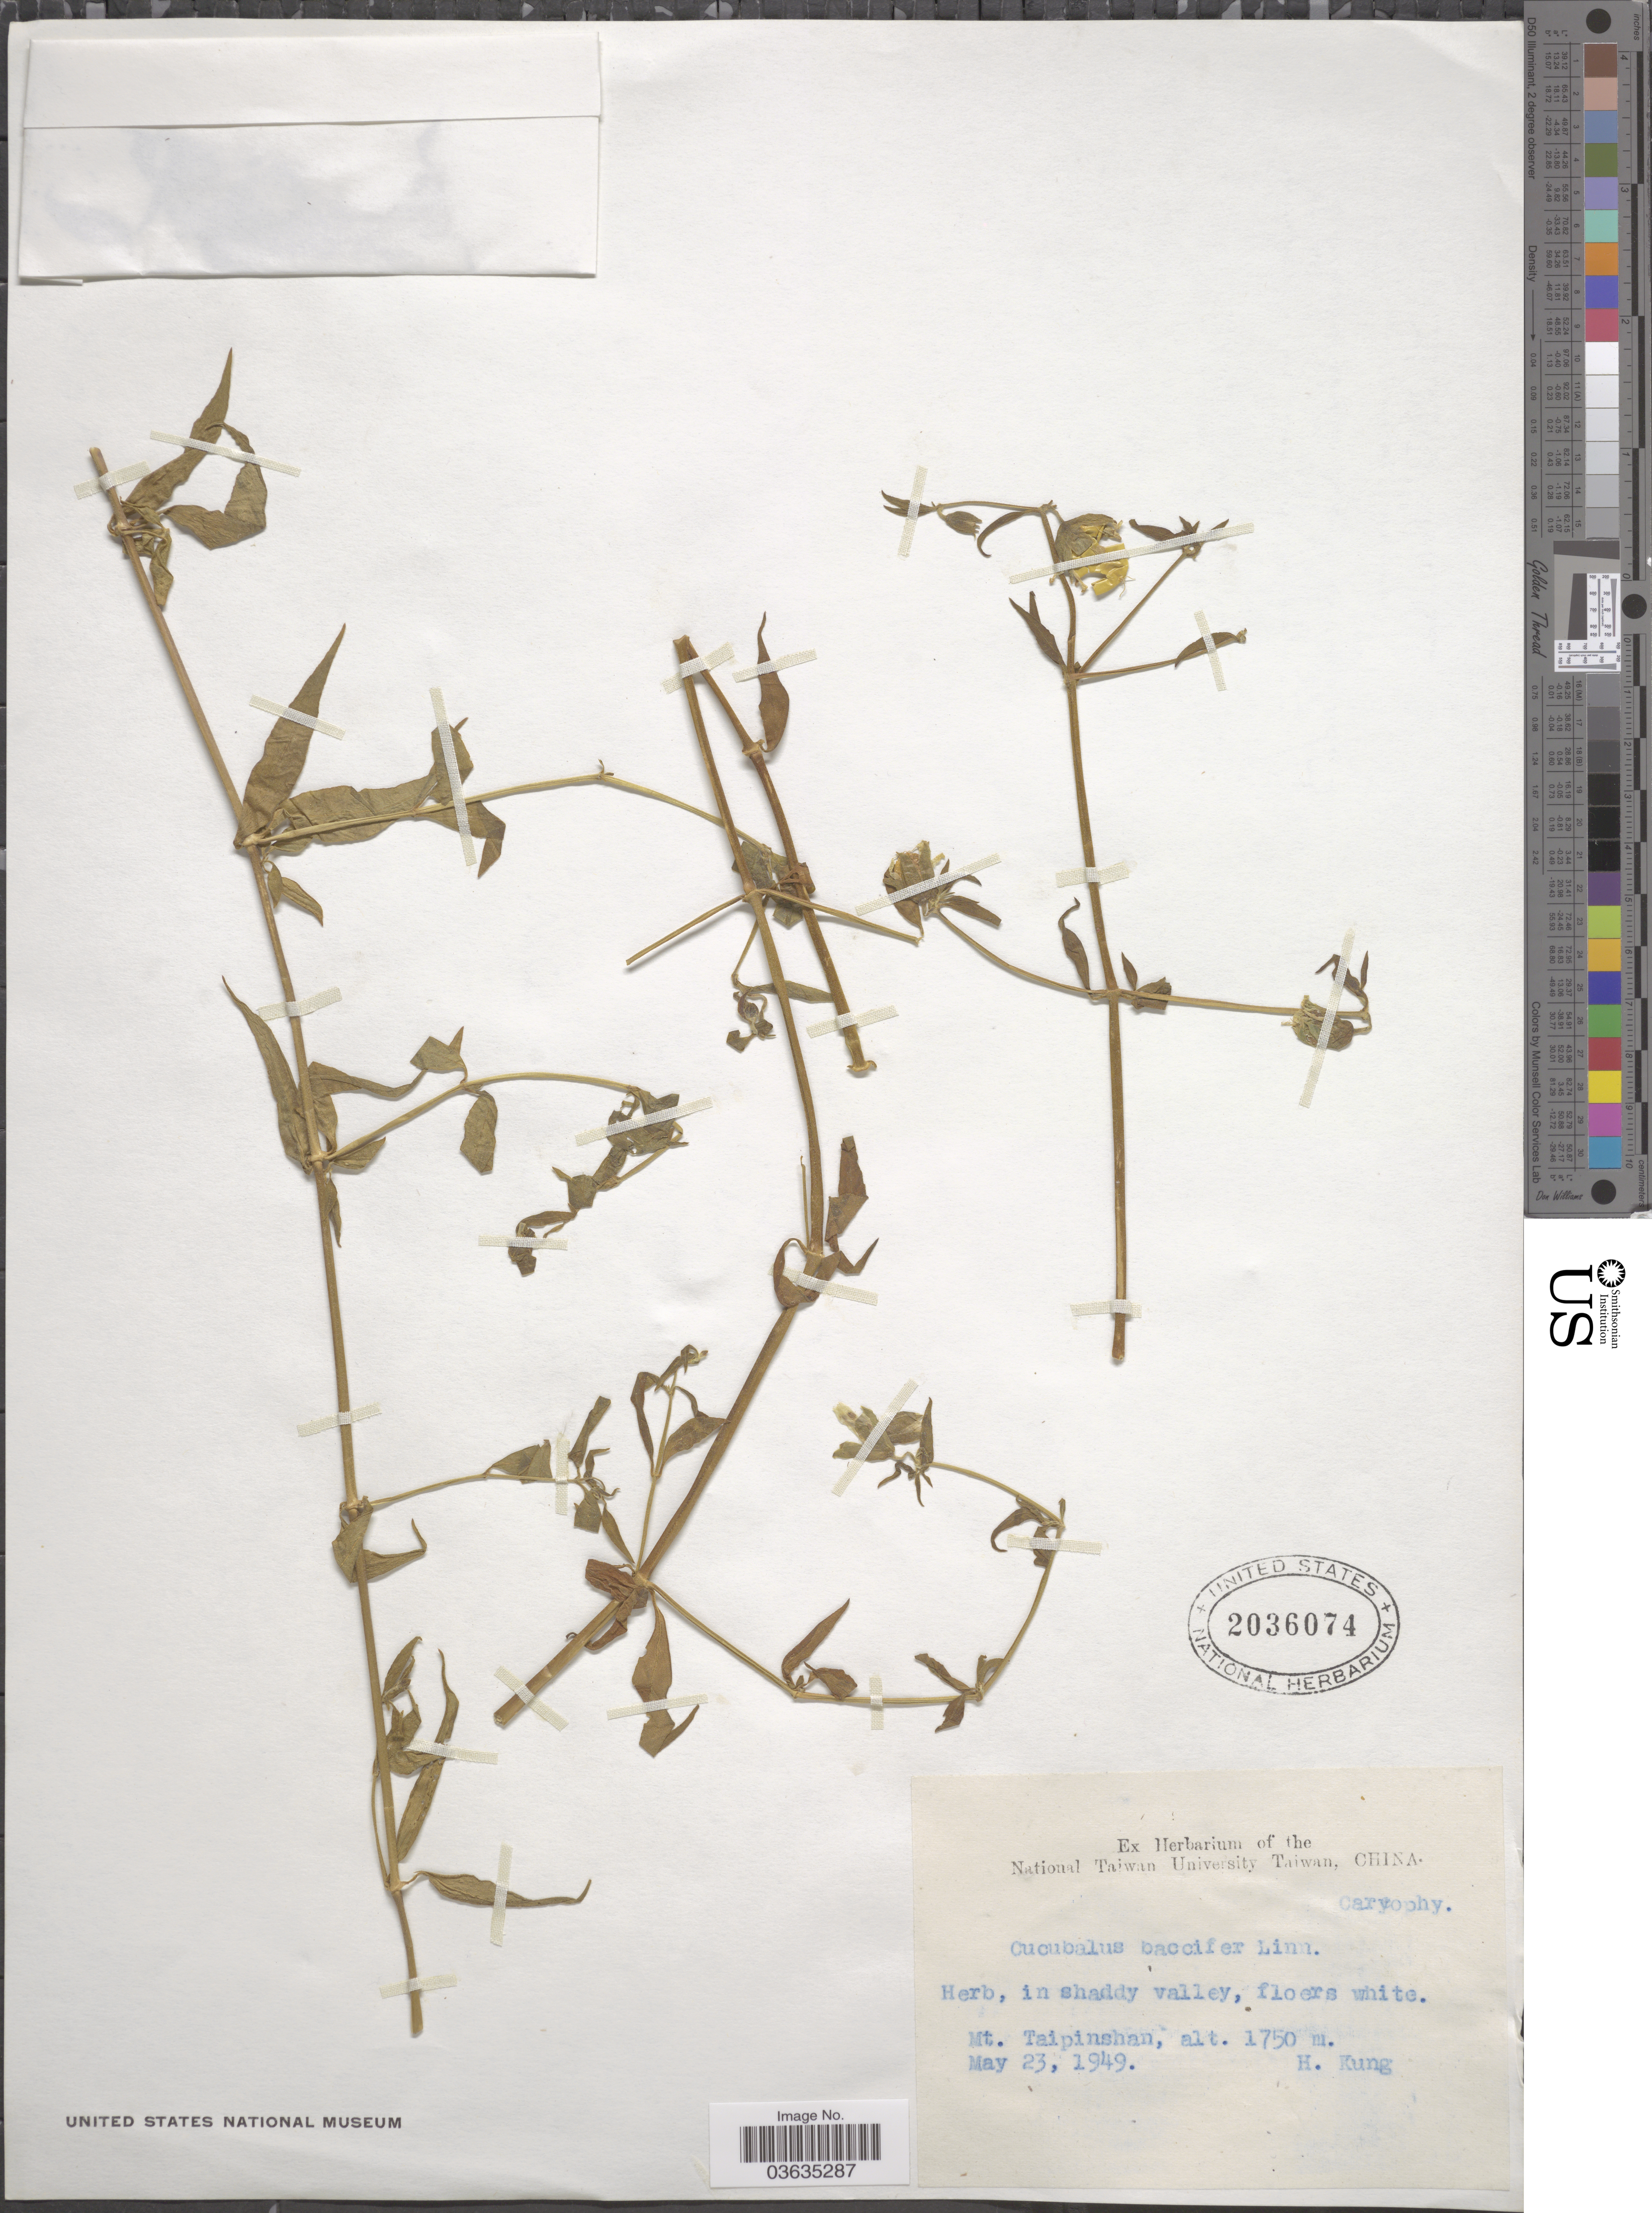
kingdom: Plantae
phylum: Tracheophyta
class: Magnoliopsida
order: Caryophyllales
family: Caryophyllaceae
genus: Silene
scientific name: Silene baccifera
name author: (L.) Durande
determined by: U.S. National Herbarium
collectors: H. Kung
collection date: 1949-05-23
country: Taiwan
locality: Mt. Taipinshan.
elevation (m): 1750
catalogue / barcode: US 2036074